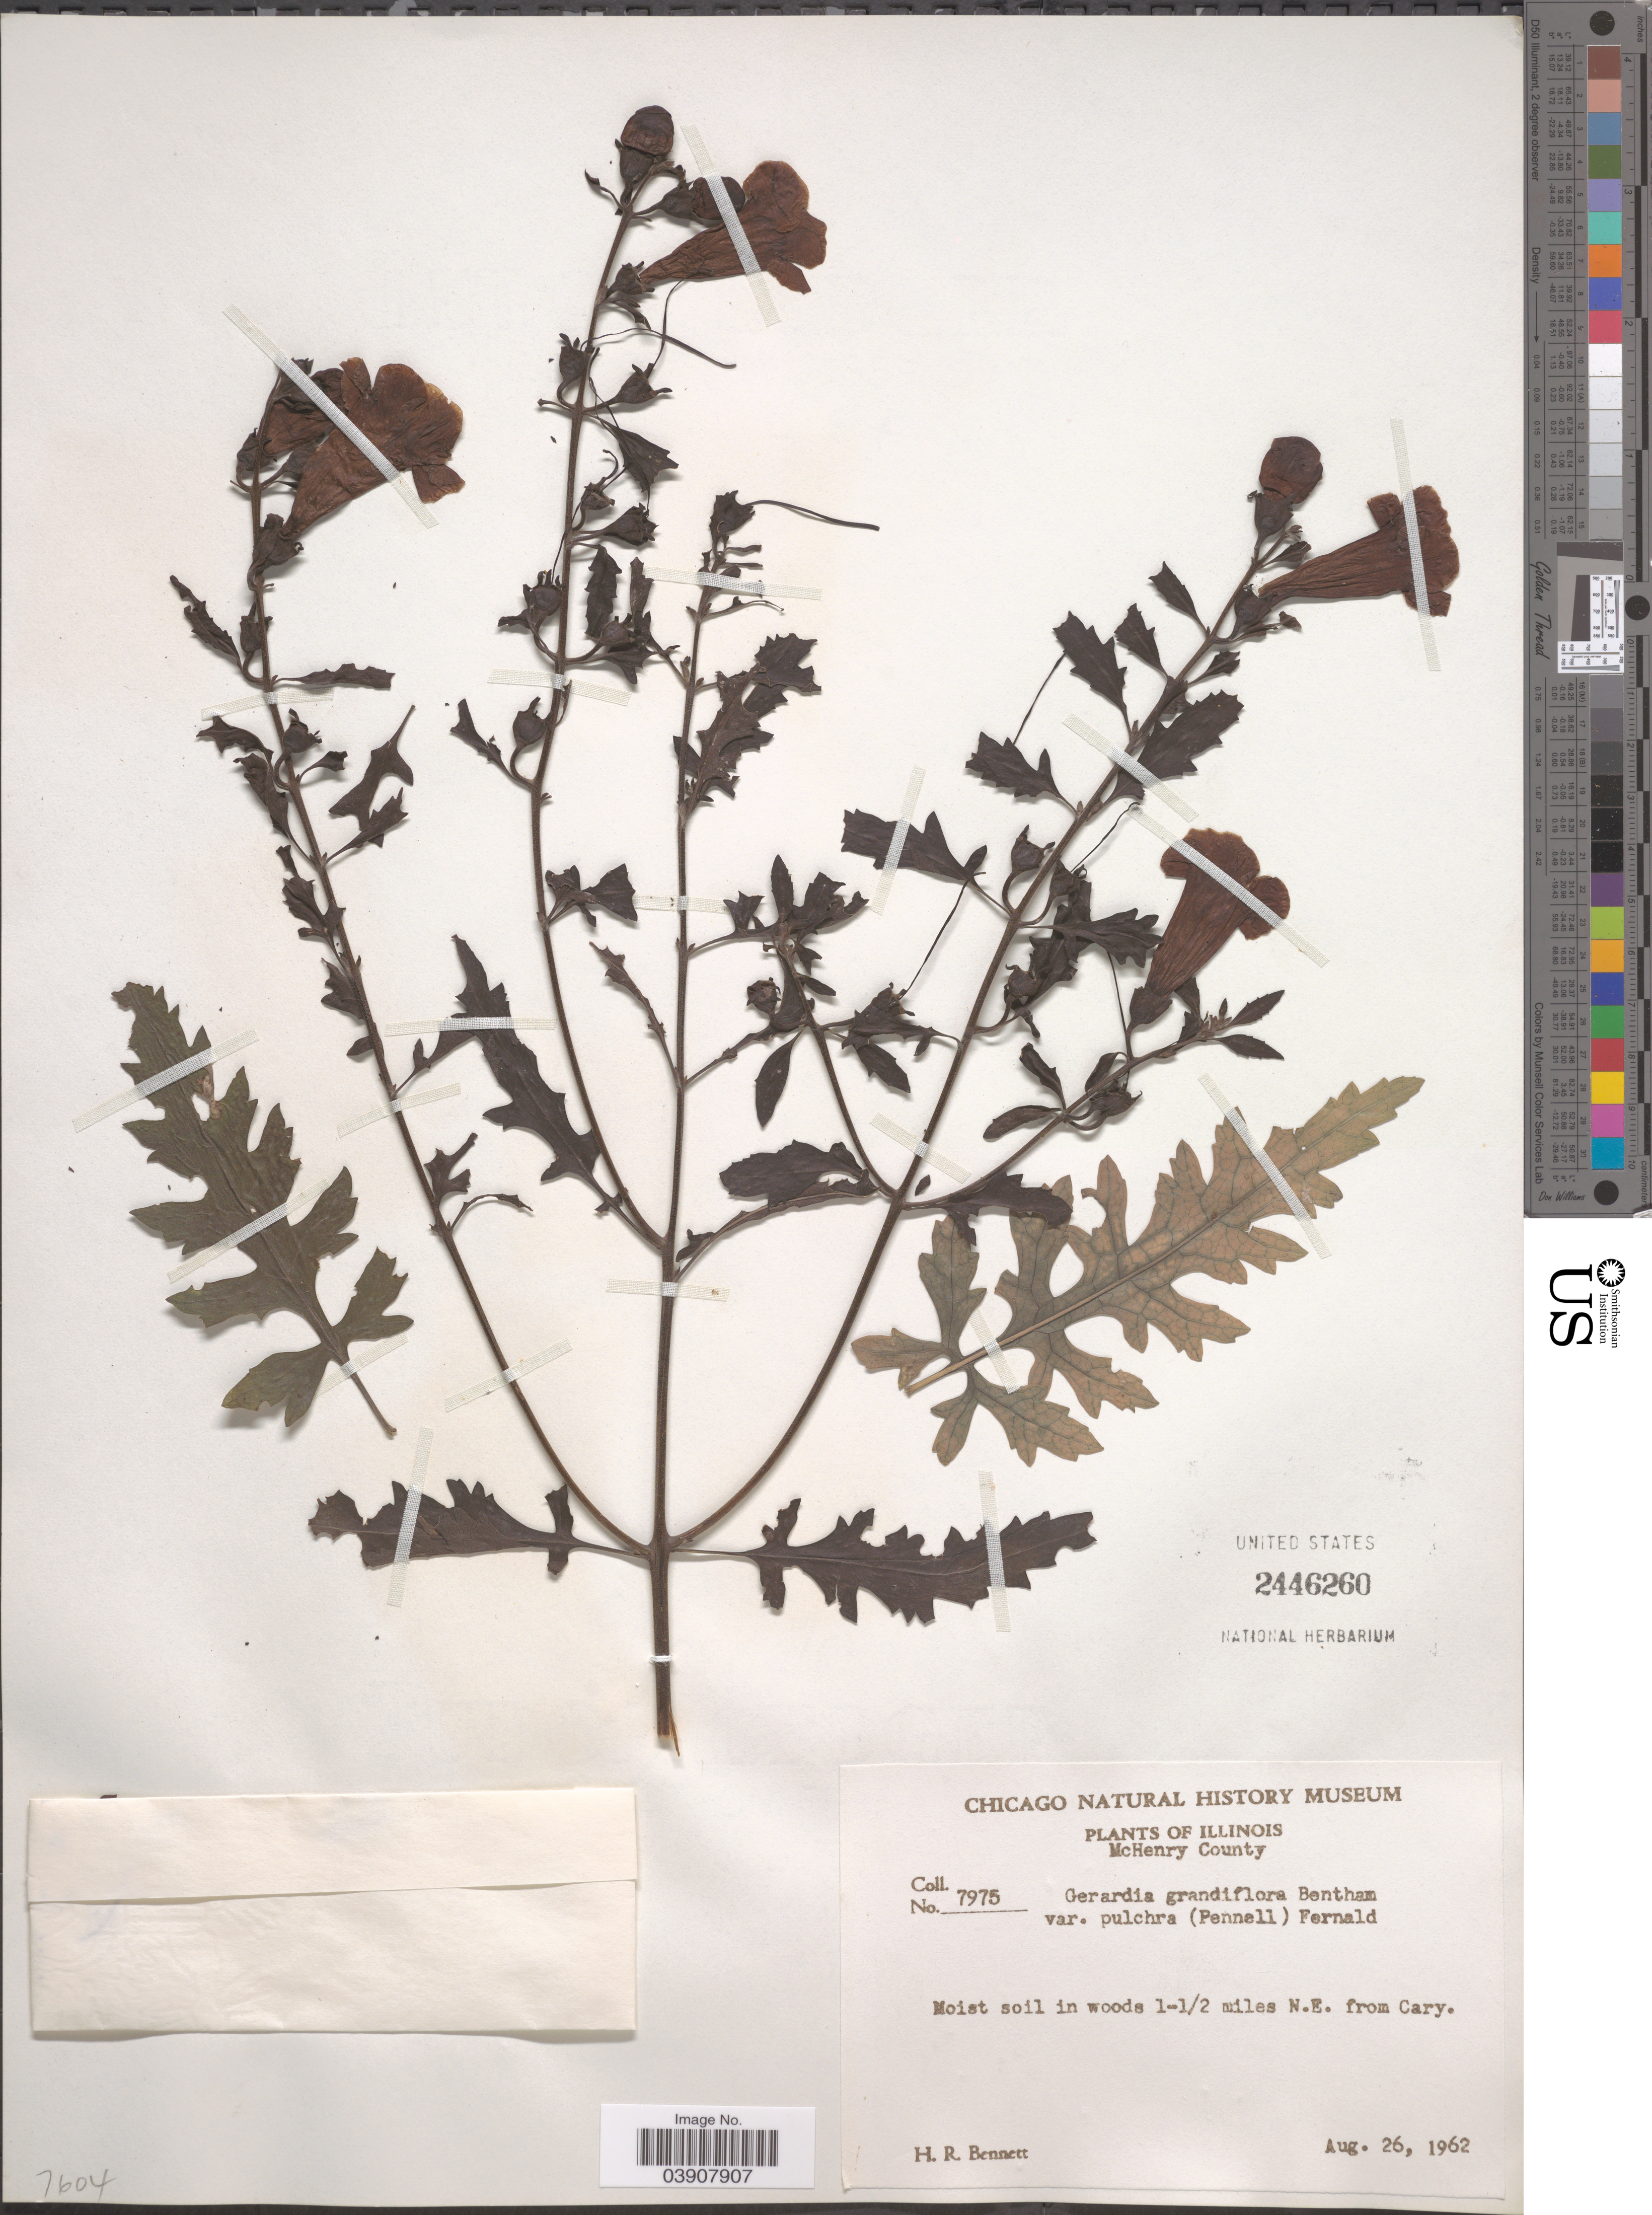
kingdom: Plantae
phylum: Tracheophyta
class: Magnoliopsida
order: Lamiales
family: Orobanchaceae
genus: Agalinis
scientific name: Agalinis grandiflora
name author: (Benth.) S.F. Blake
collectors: H. R. Bennett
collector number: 7975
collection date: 1962-08-26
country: United States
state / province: Illinois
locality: McHenry County. Moist soil in woods 1-1/2 miles N.E. from Cary.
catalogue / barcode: US 2446260